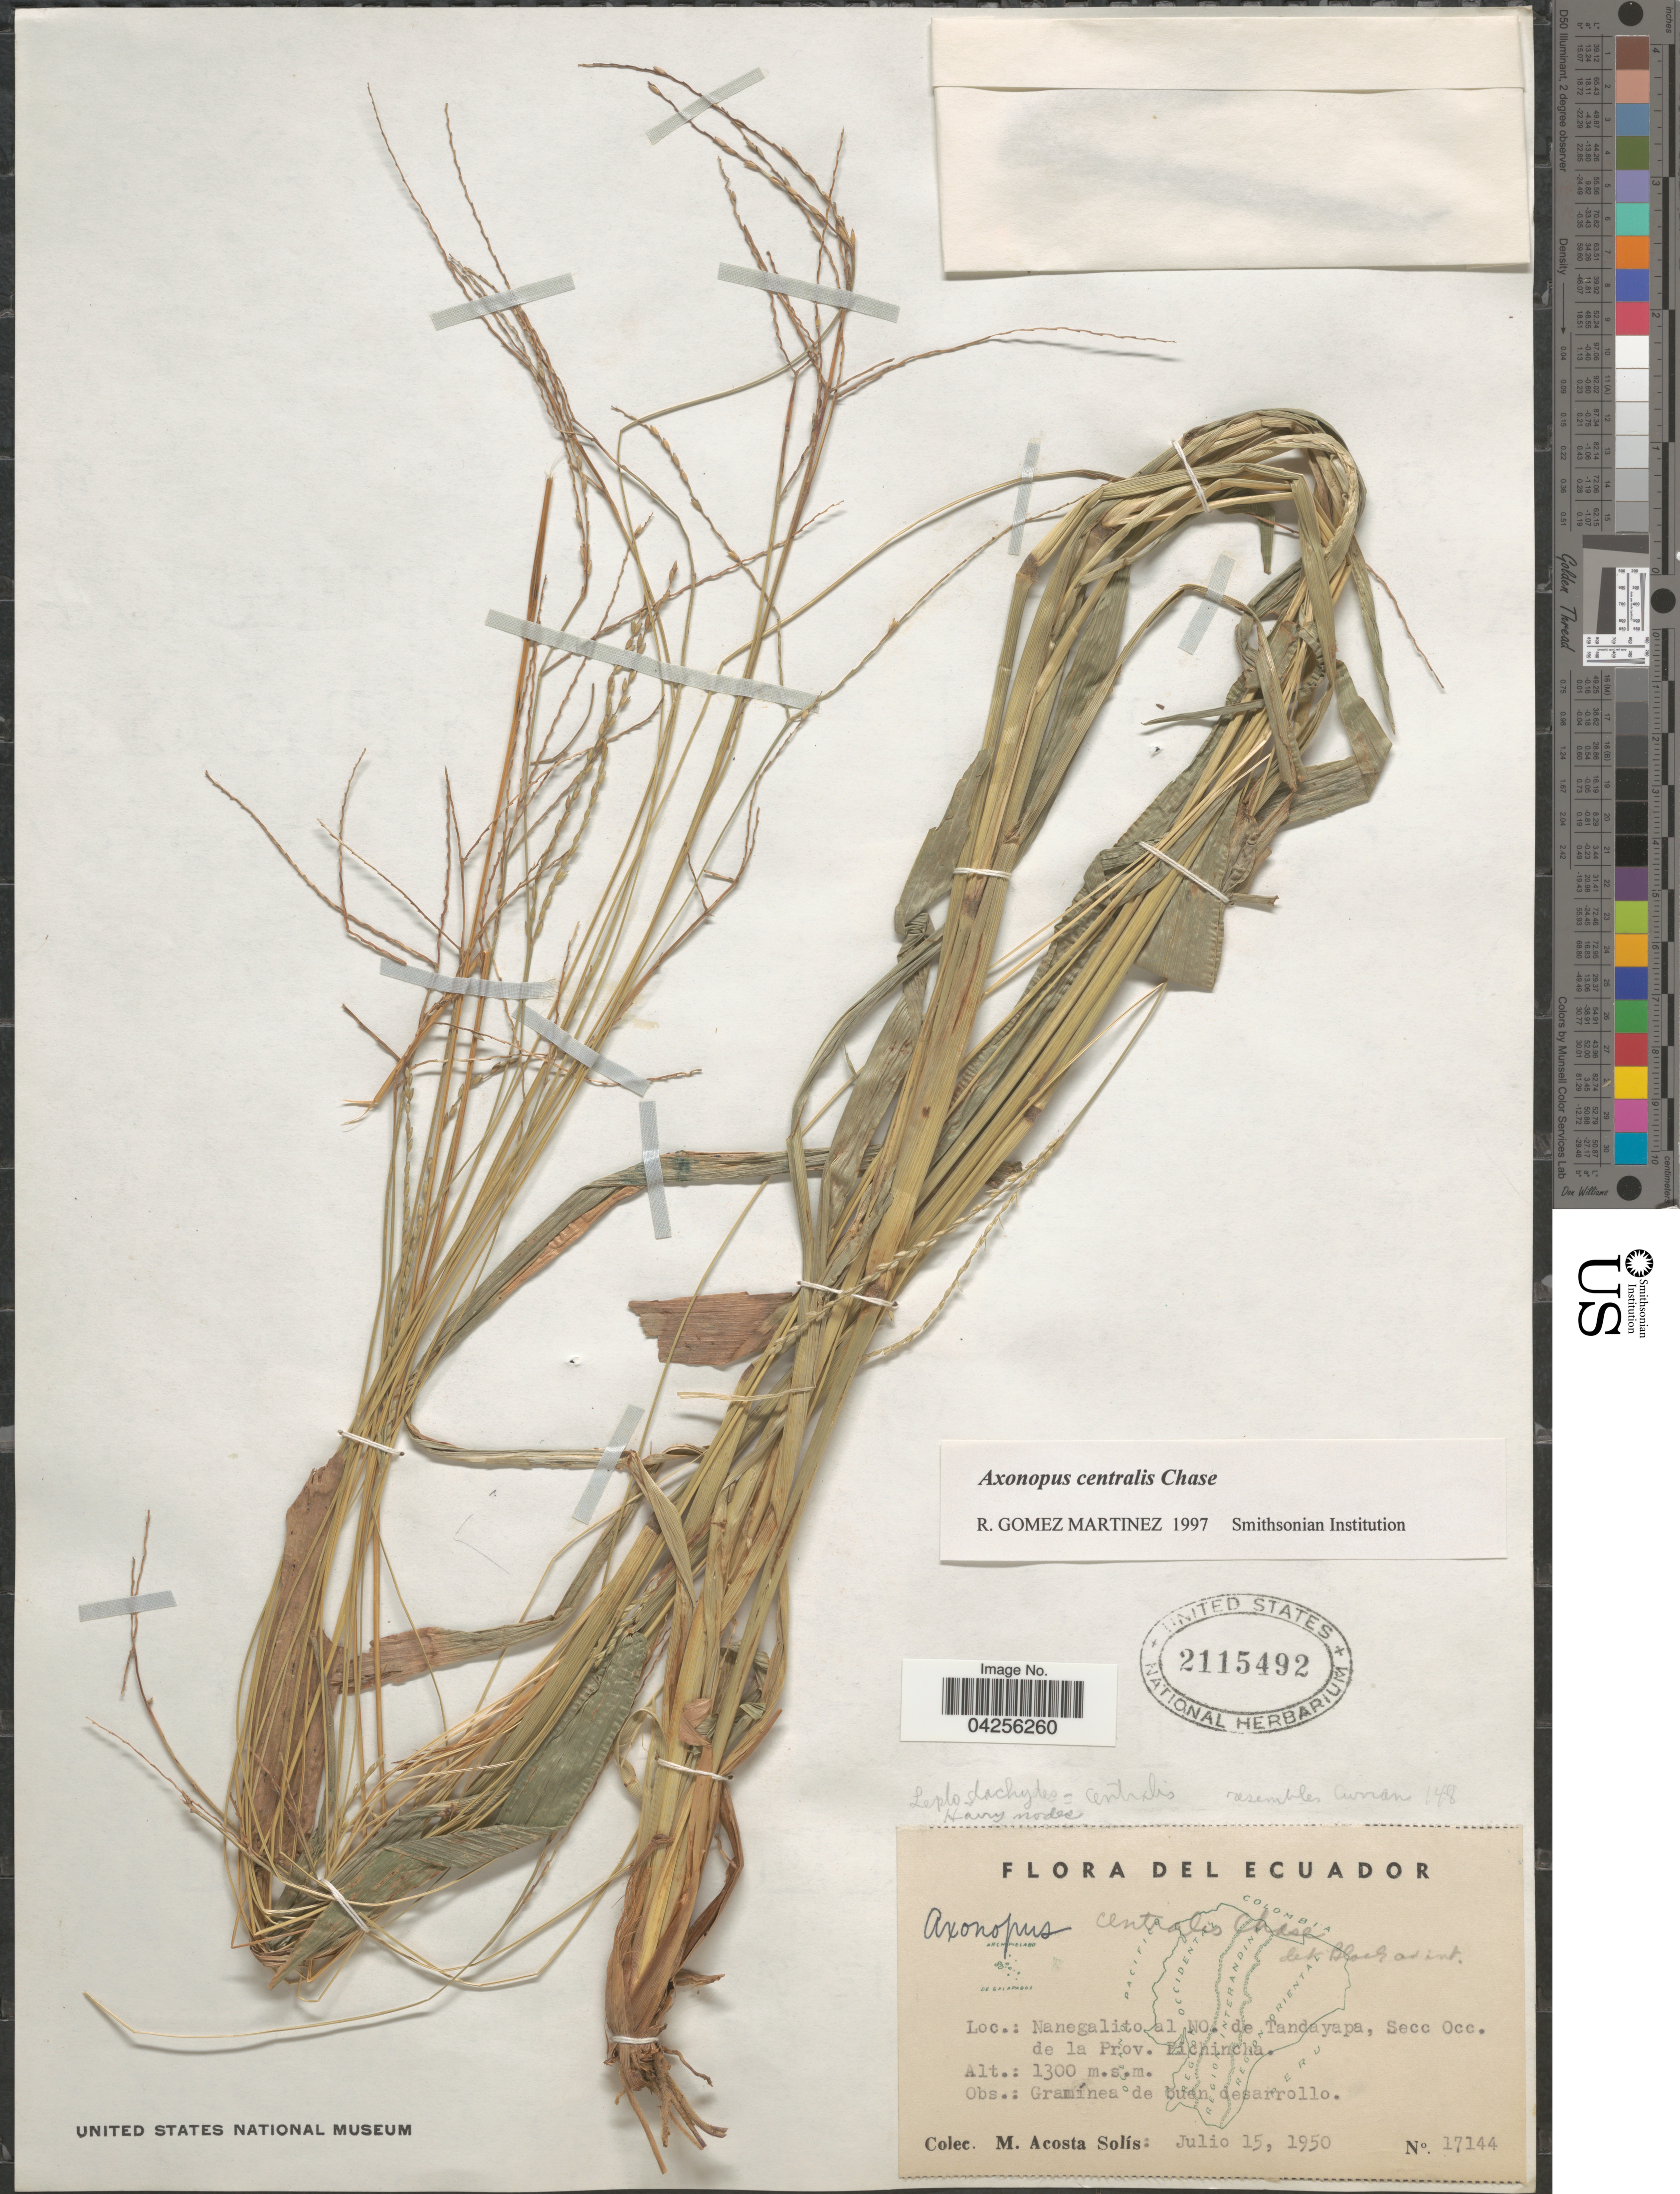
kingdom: Plantae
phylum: Tracheophyta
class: Liliopsida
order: Poales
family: Poaceae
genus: Axonopus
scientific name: Axonopus centralis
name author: Chase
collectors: M. Acosta Solis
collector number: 17144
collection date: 1950-07-15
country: Ecuador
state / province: Pichincha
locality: Nanegalito al NO. de Tandayapa, Secc Occ. de la Prov. Pichincha.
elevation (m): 1300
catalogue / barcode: US 2115492